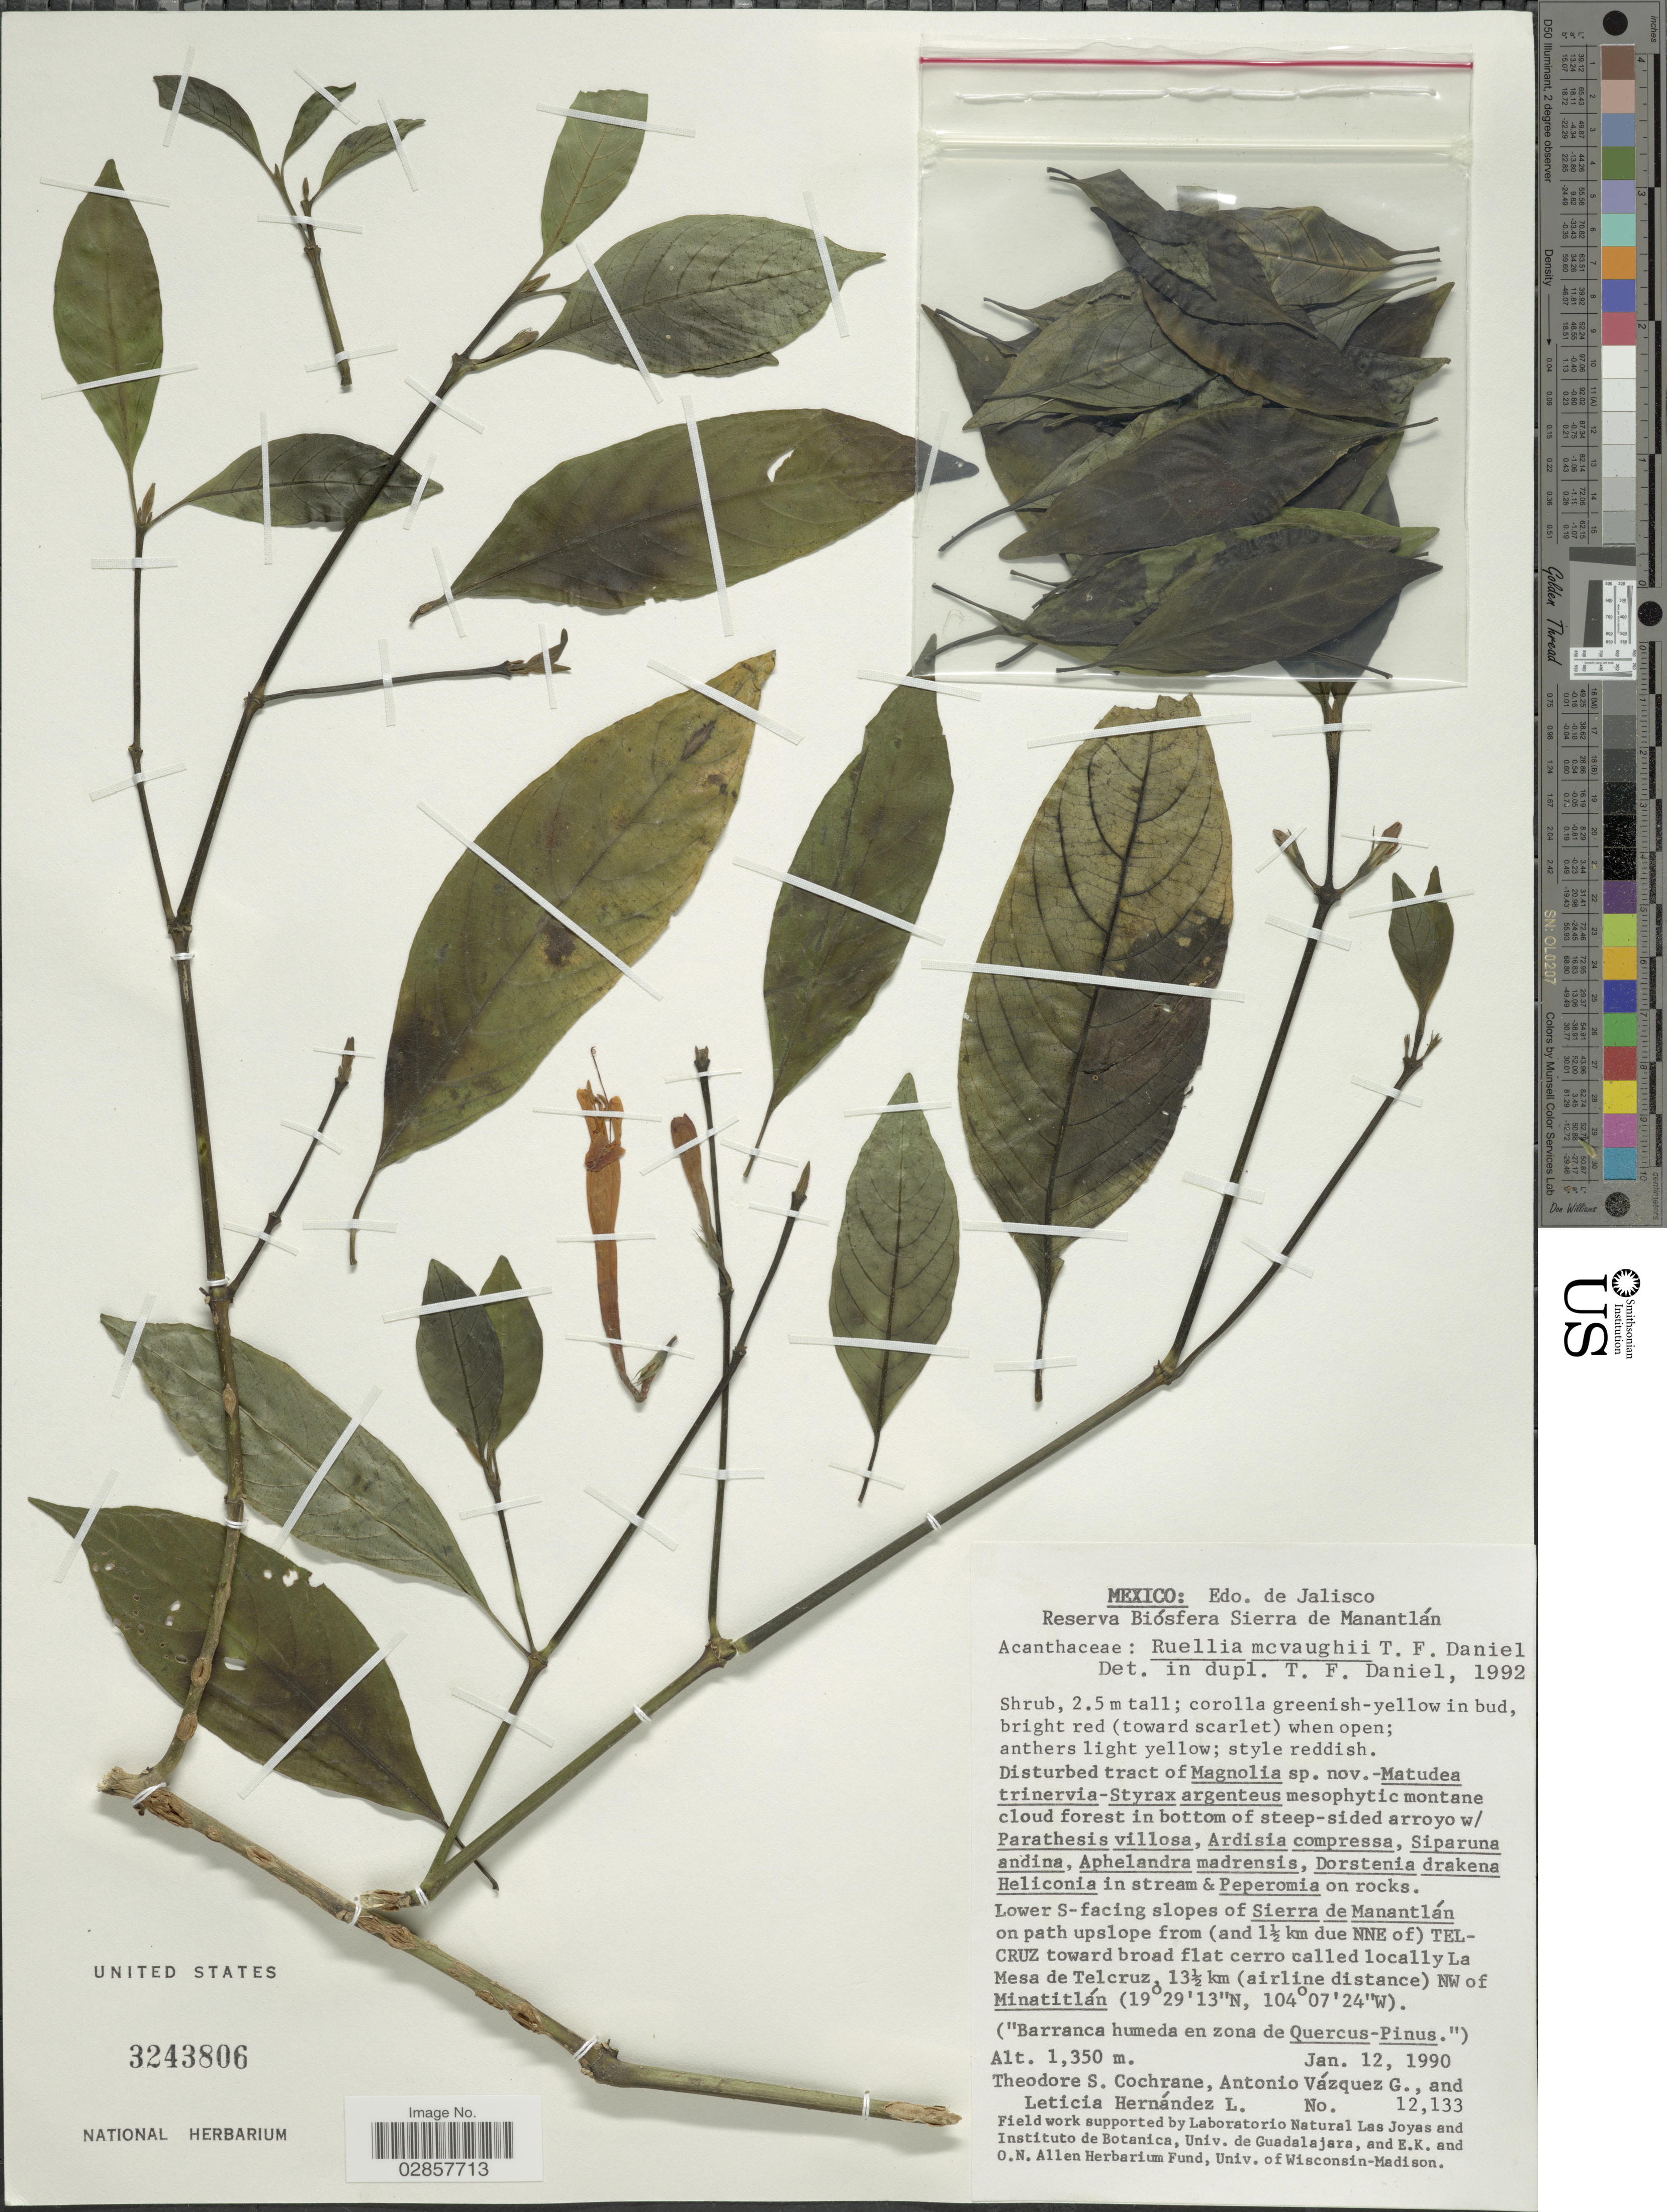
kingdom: Plantae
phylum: Tracheophyta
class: Magnoliopsida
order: Lamiales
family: Acanthaceae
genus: Ruellia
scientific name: Ruellia mcvaughii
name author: T.F. Daniel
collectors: T. S. Cochrane, J. A. Vázquez G. & L. Hernandez L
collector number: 12133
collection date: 1990-01-12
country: Mexico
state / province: Jalisco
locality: Reserva Biósfera Sierra de Manantlán, Lower S-facing slopes of Sierra de Manantlán on path upslope from (and 1 1/2 km due NNE of) Telcruz toward broad flat cerro called locally La Mesa de Telcruz, 13 1/2 km (airline distance) NW of Minatitlán.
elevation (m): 1350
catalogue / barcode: US 3243806